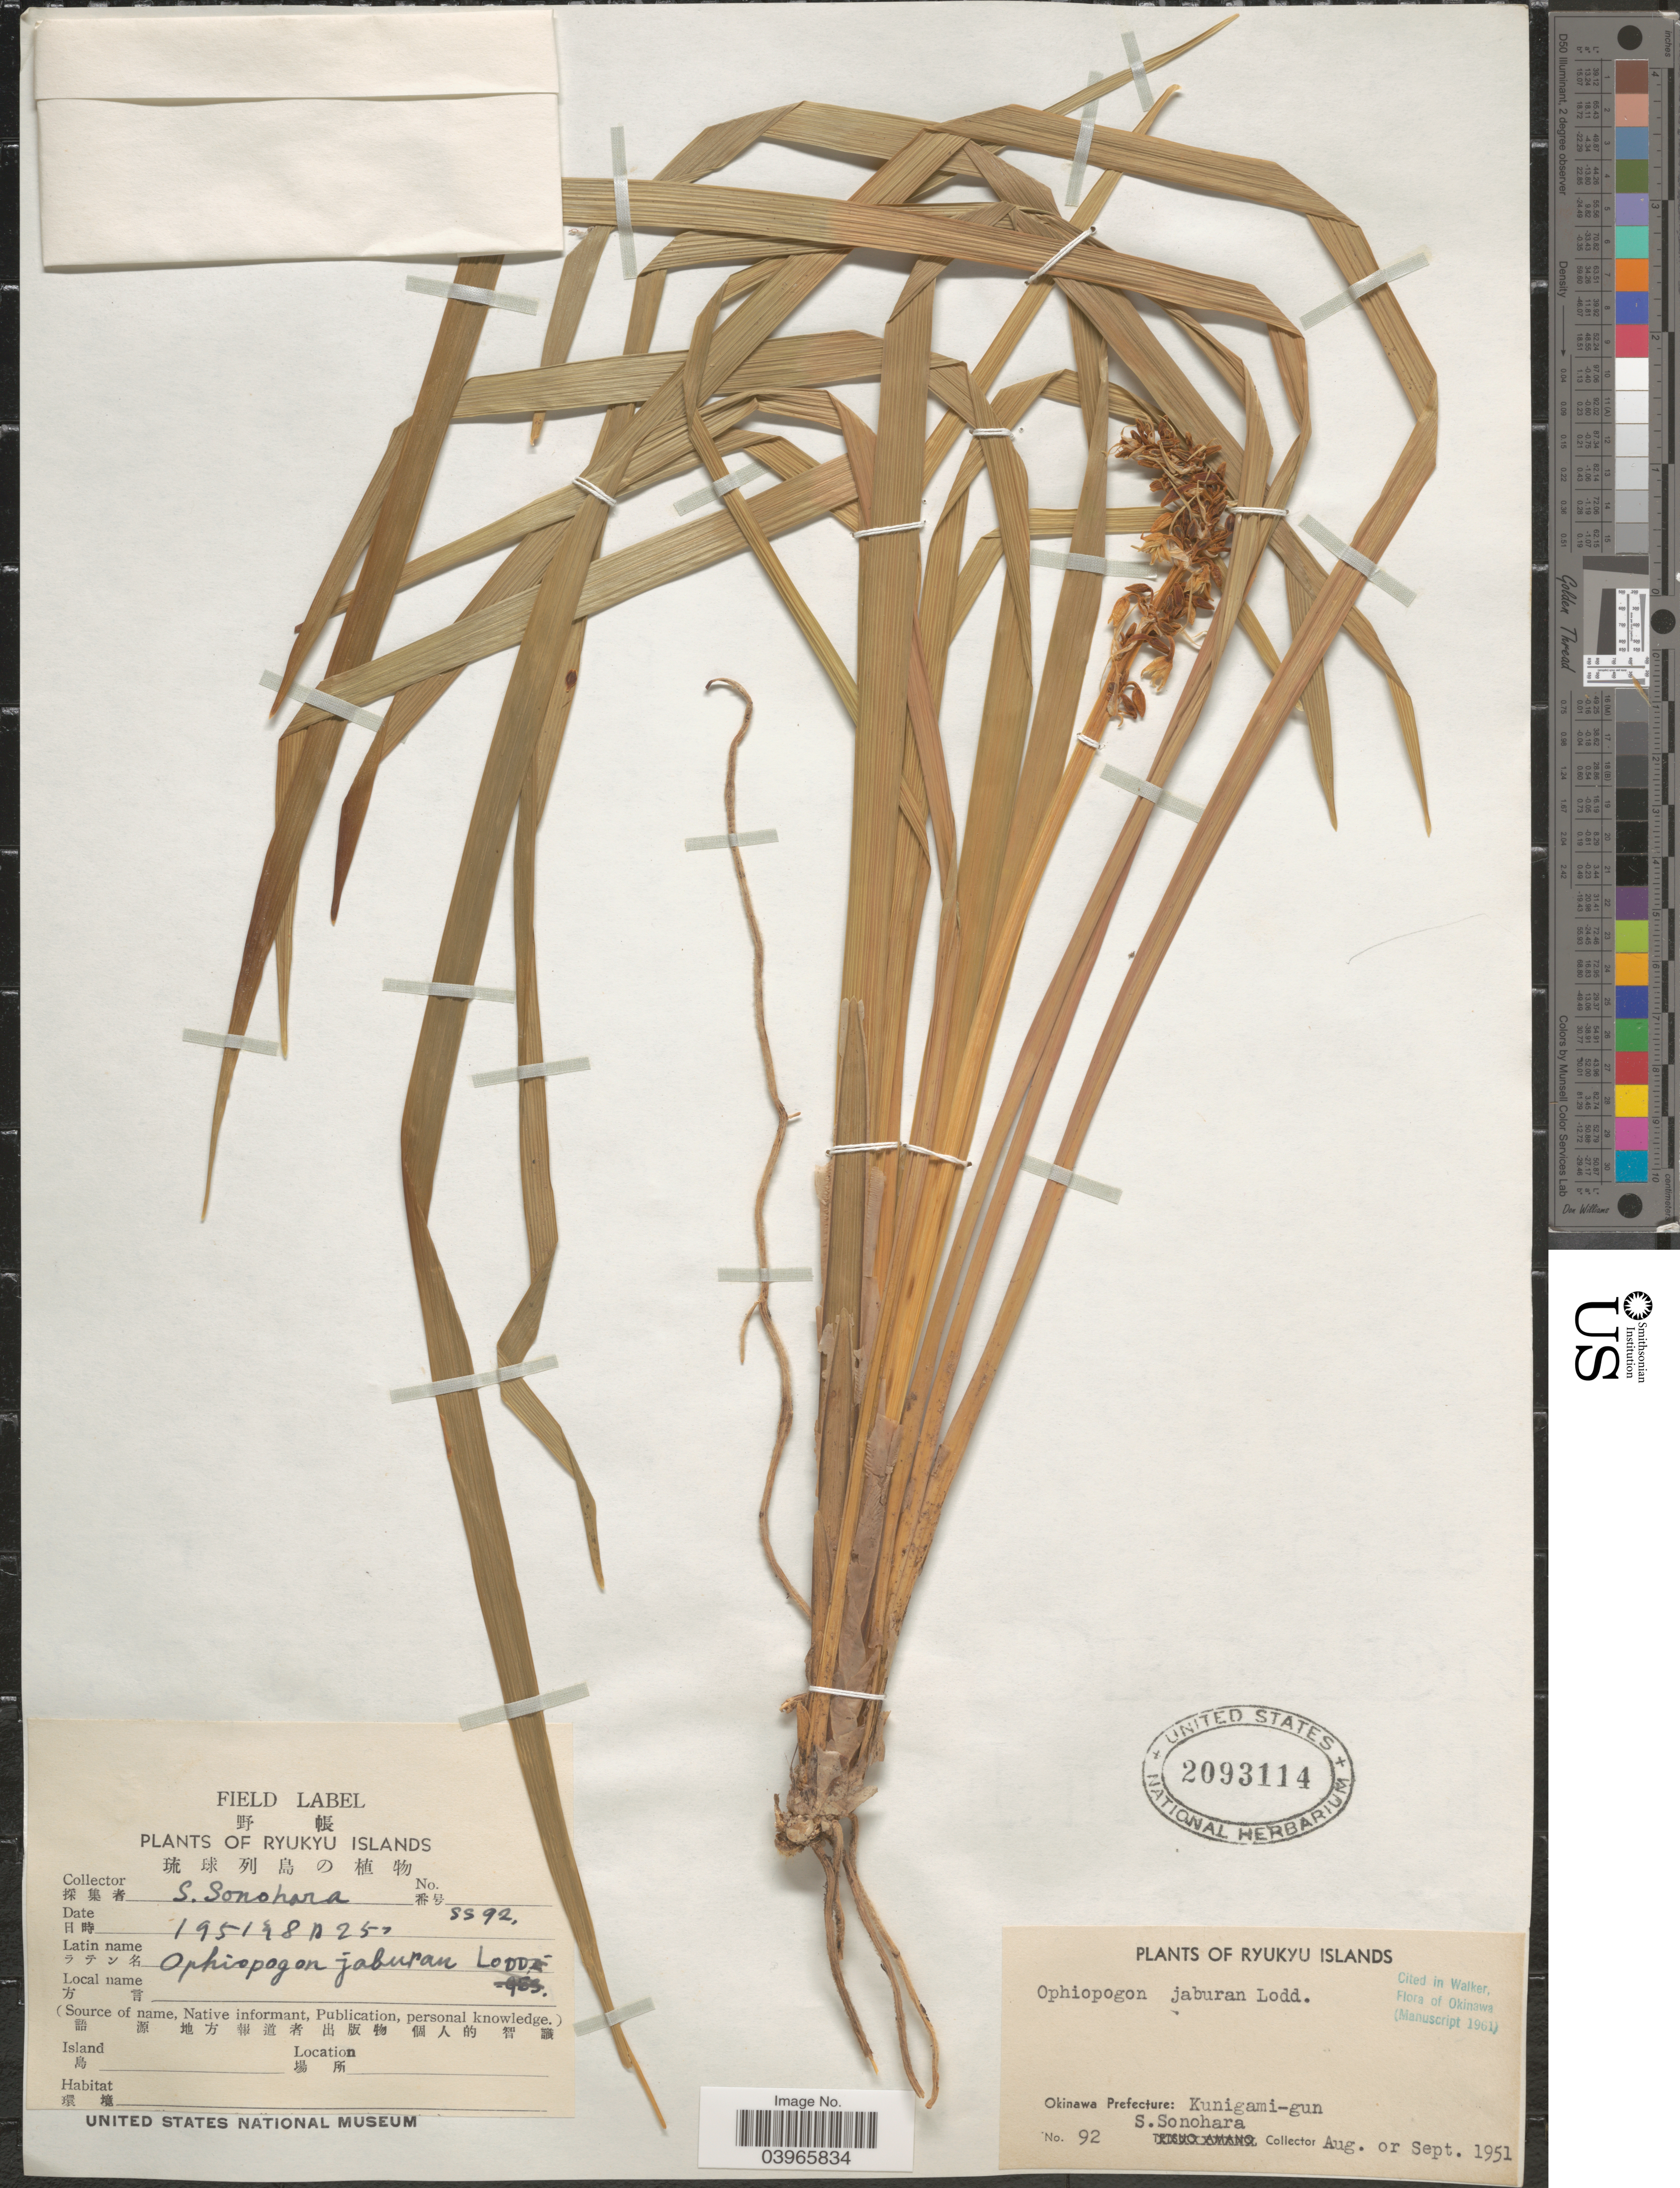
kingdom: Plantae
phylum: Tracheophyta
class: Liliopsida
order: Asparagales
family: Asparagaceae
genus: Ophiopogon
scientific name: Ophiopogon jaburan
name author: (Siebold) Lodd.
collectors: S. Sonohara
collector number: SS 92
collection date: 1951-08-25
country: Japan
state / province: Okinawa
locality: Ryukyu Islands. Okinawa Prefecture: Kunigami-gun.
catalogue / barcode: US 2093114